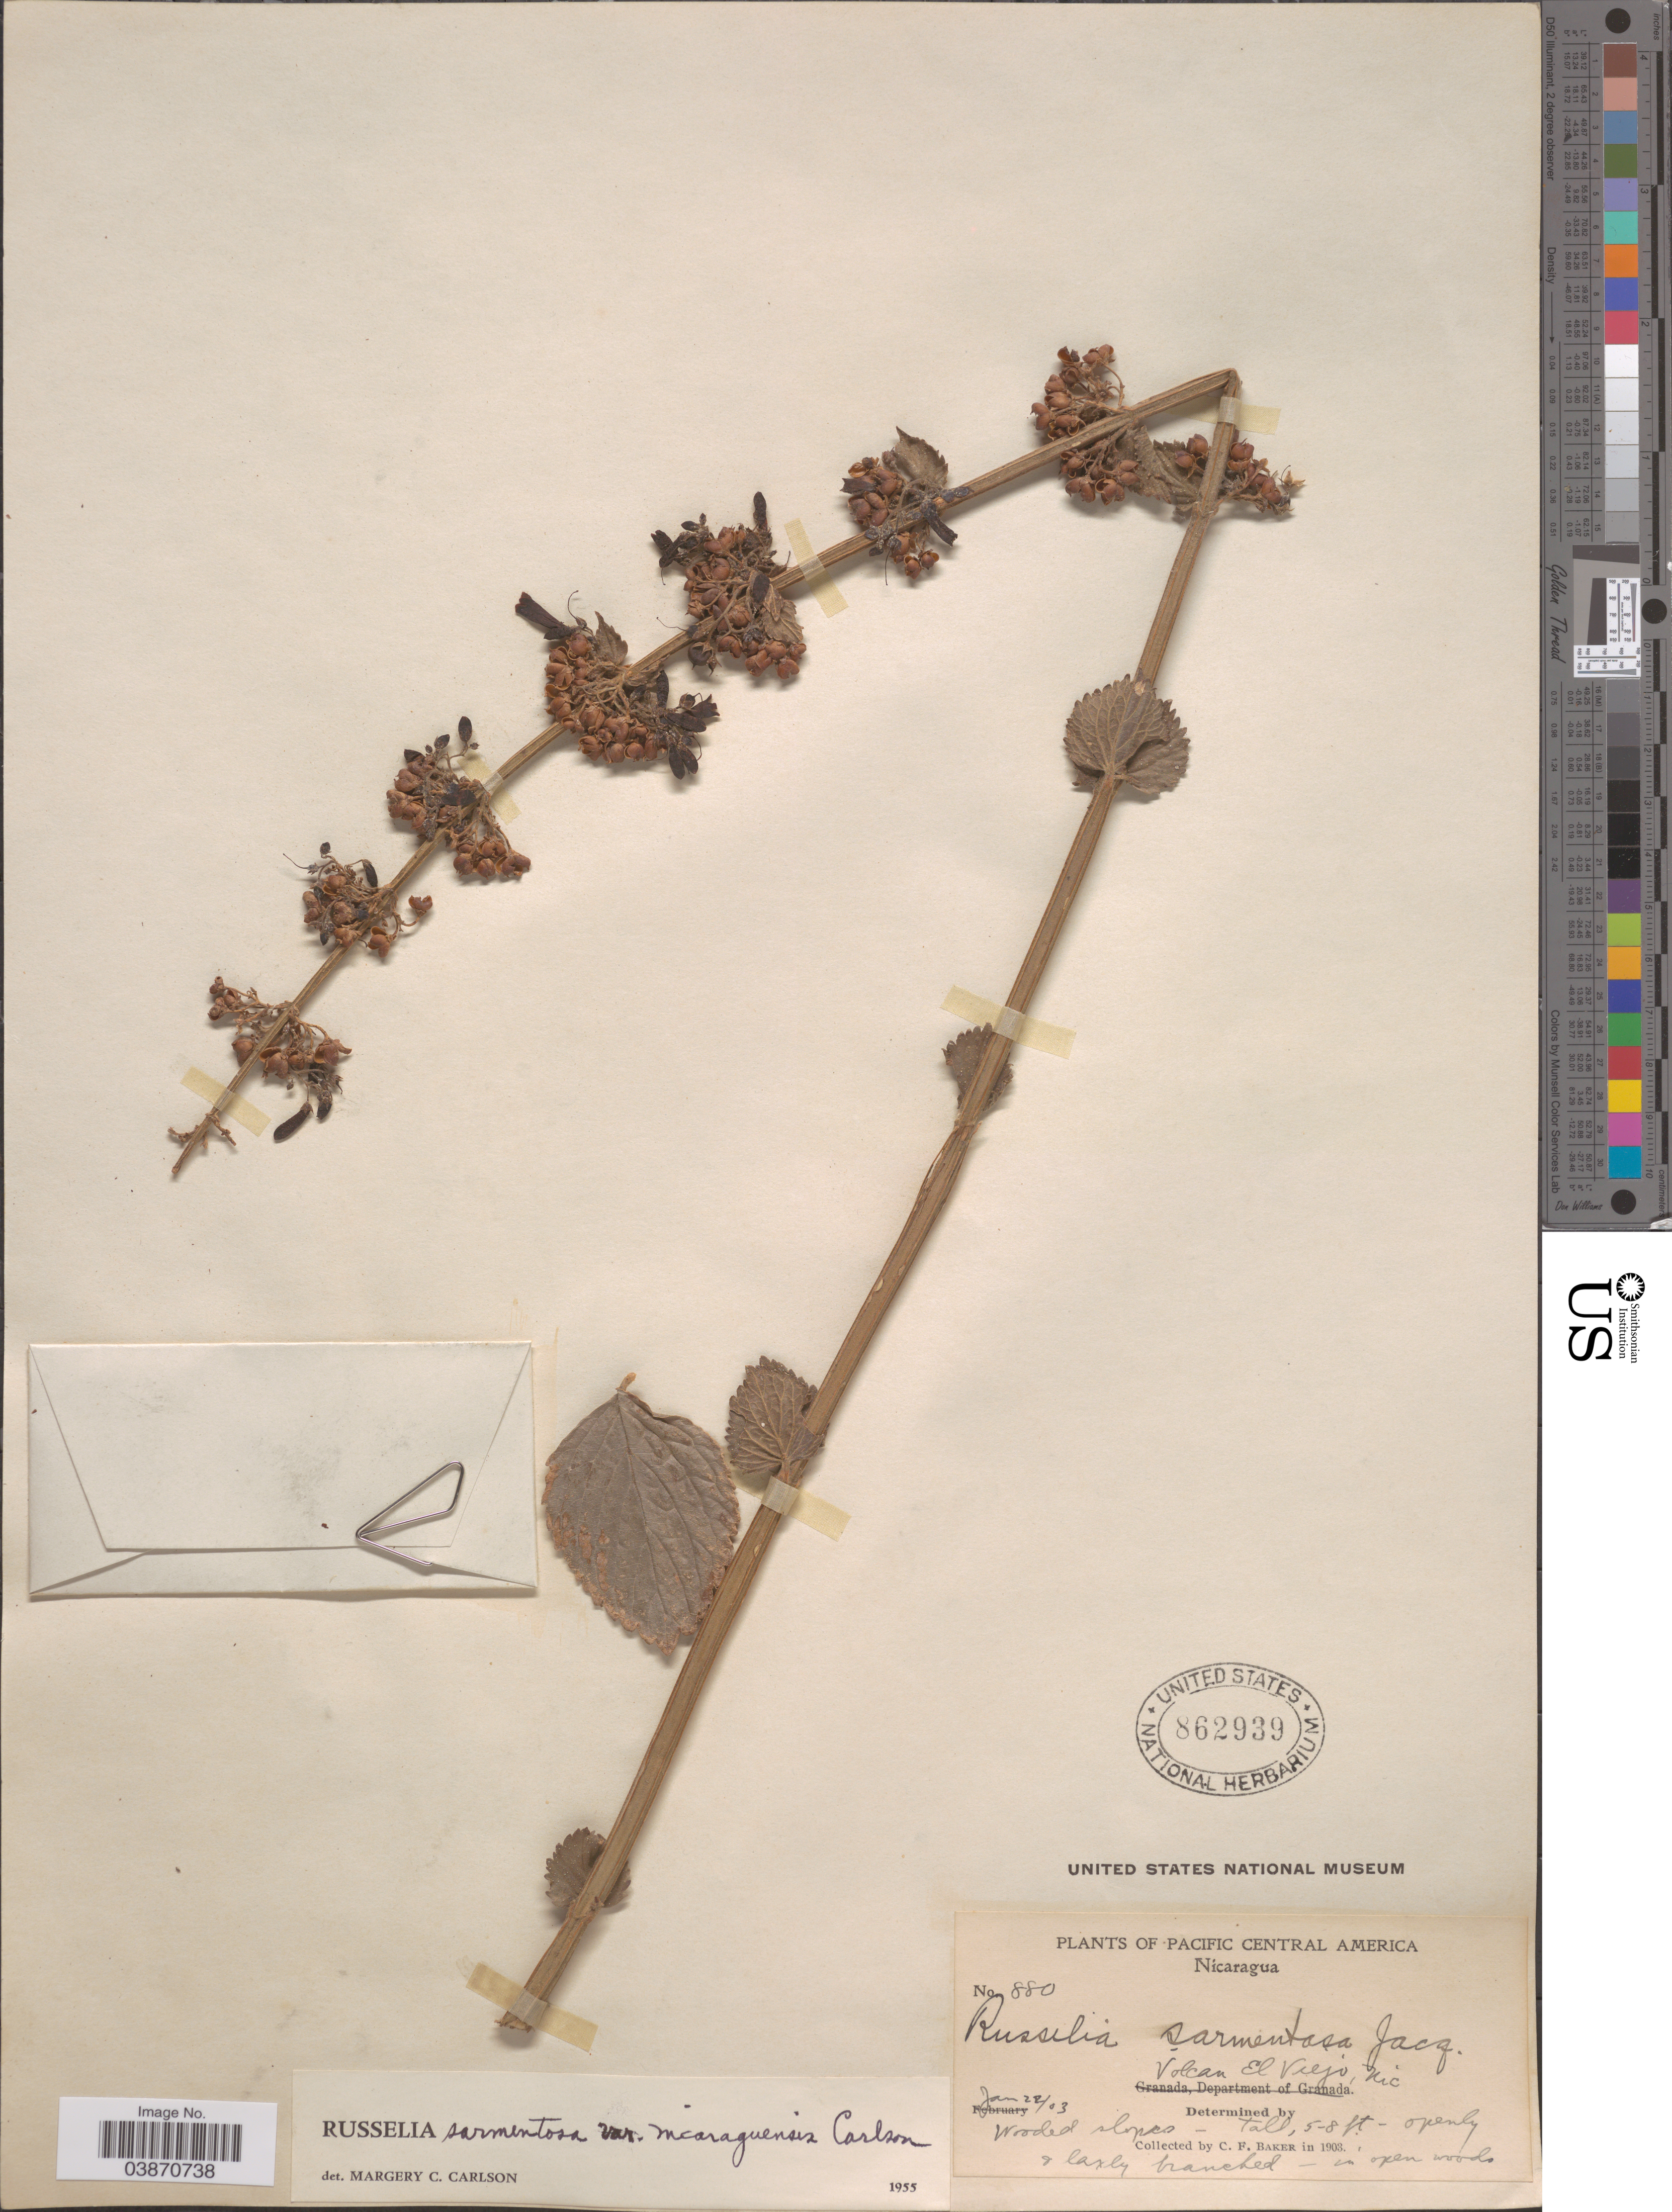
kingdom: Plantae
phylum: Tracheophyta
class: Magnoliopsida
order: Lamiales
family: Plantaginaceae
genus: Russelia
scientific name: Russelia sarmentosa var. nicaraguensis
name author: Carlson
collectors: C. F. Baker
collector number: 880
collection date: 1903-01-22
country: Nicaragua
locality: Pacific Central America. Volcan El Viejo.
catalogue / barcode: US 862939